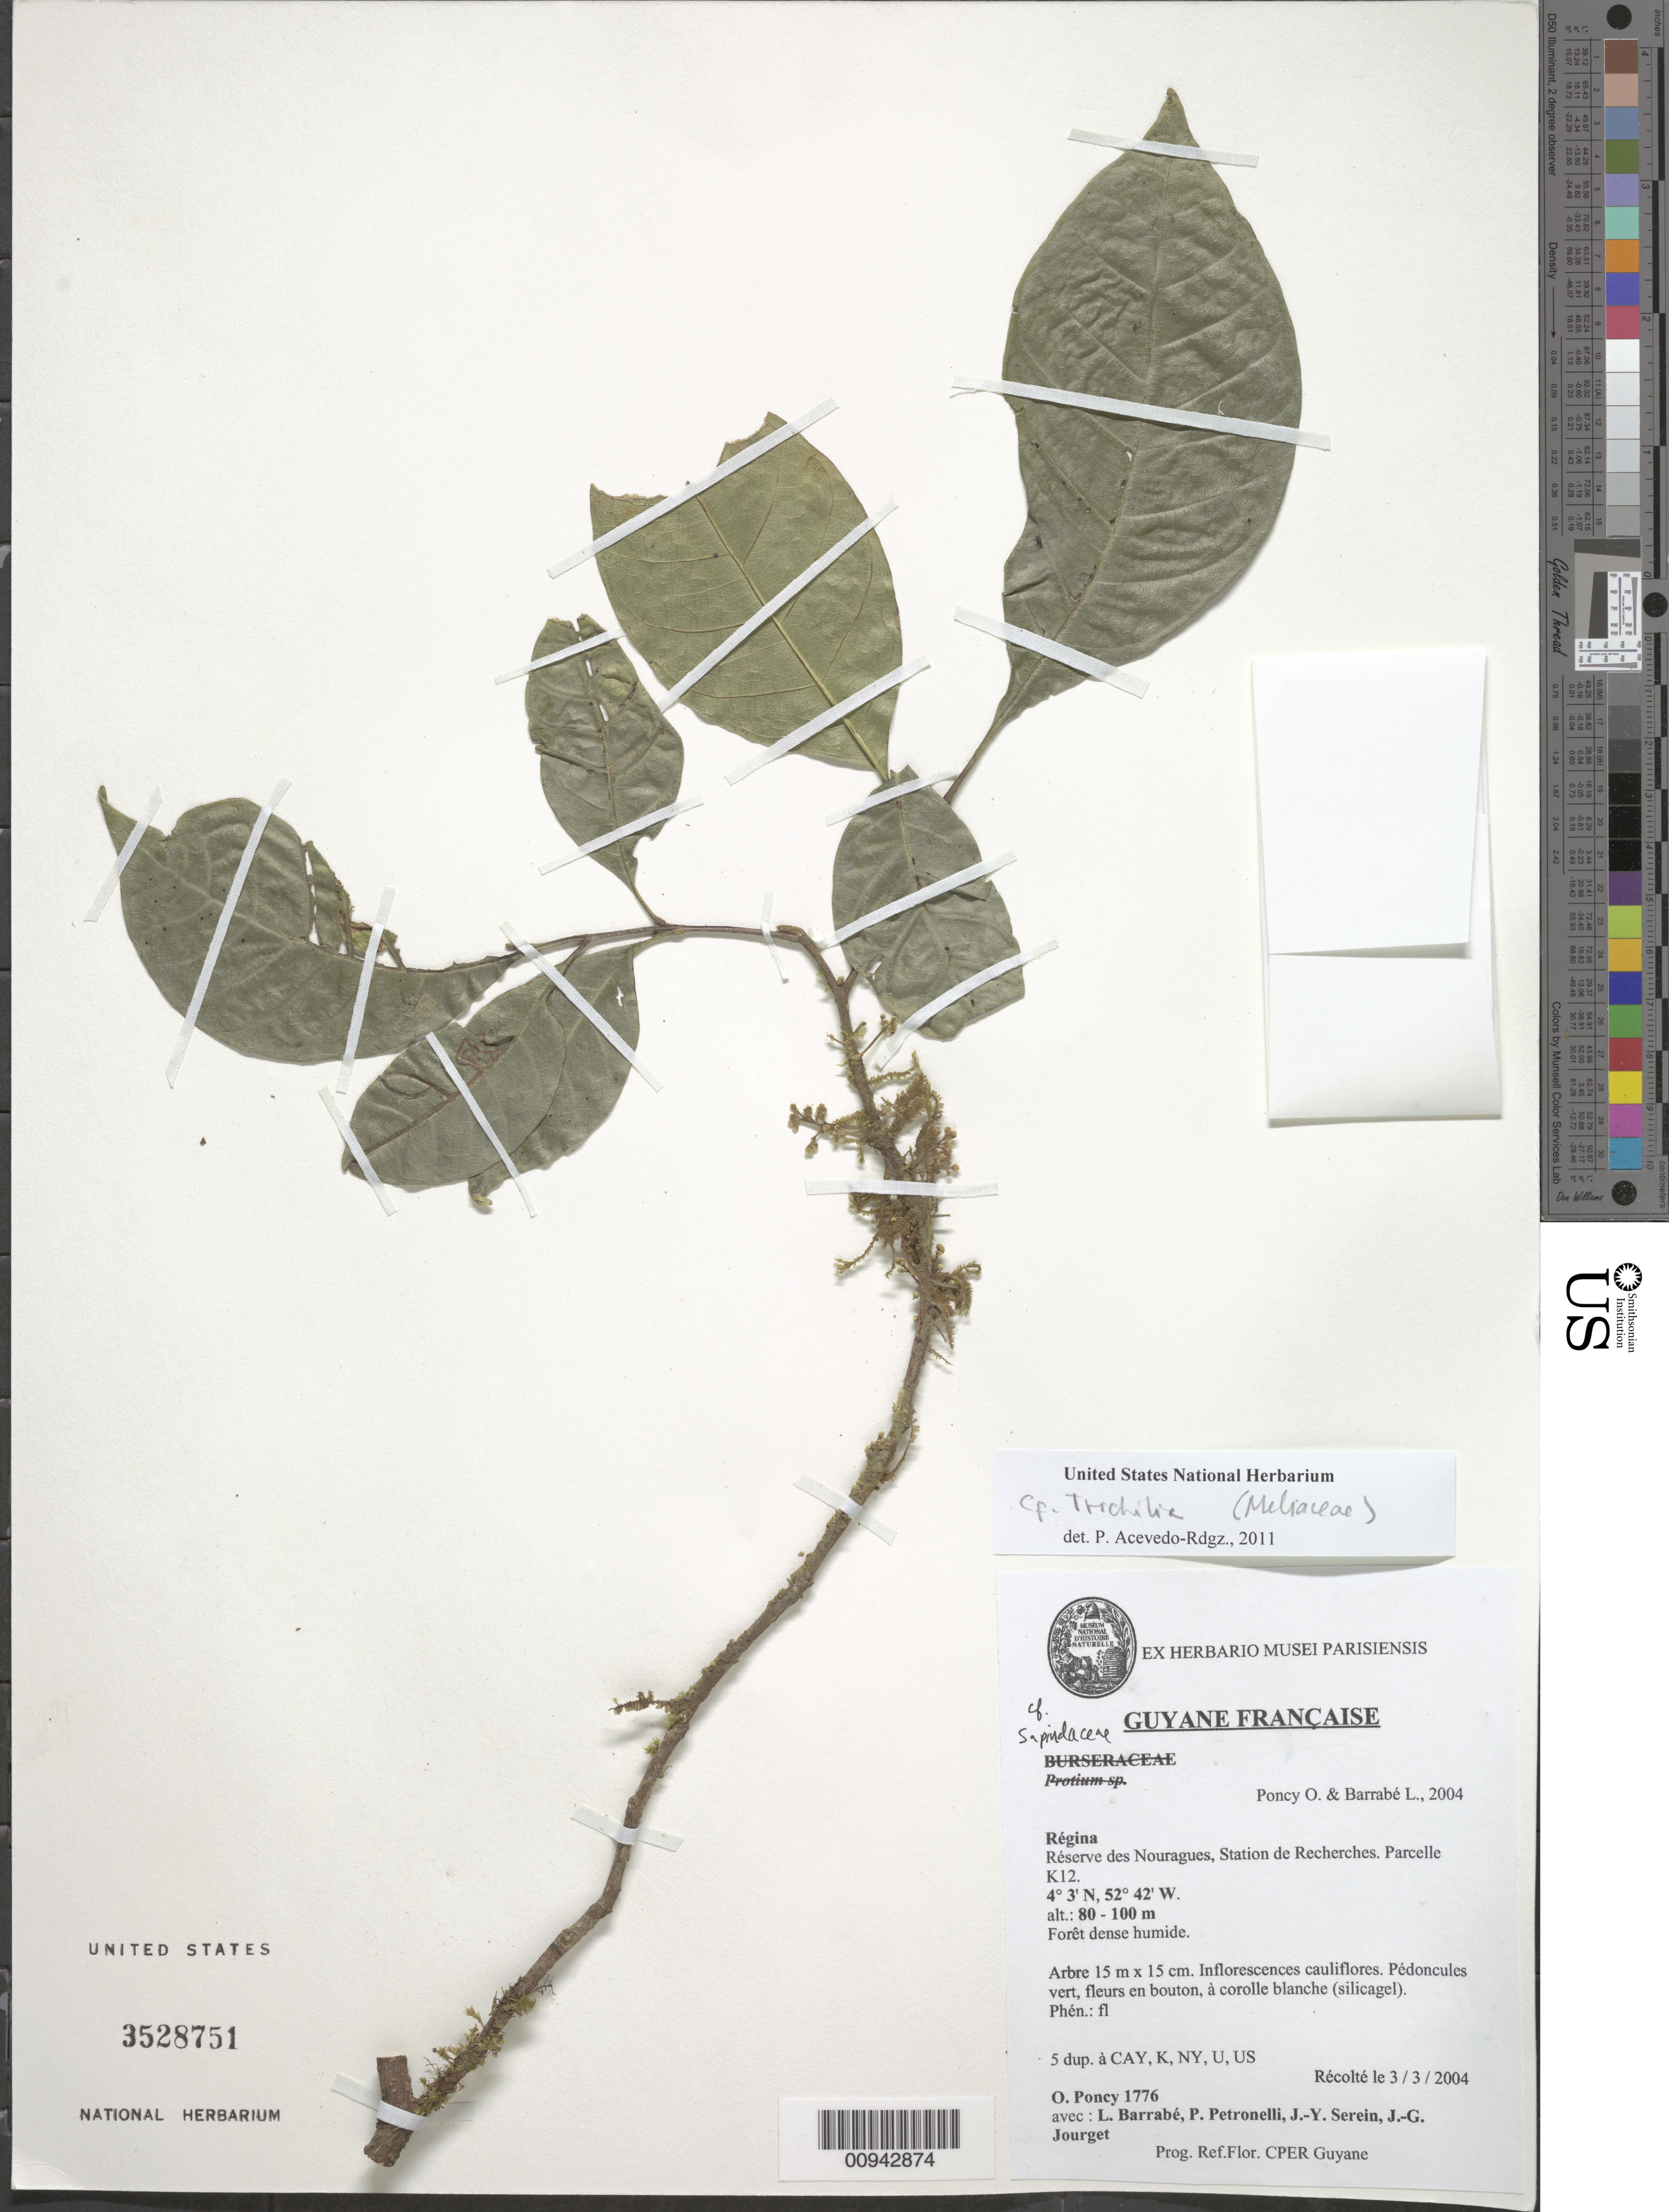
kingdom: Plantae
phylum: Tracheophyta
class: Magnoliopsida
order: Sapindales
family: Meliaceae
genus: Trichilia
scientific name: Trichilia sp.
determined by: Acevedo-Rodríguez, P., (BOT), Smithsonian Institution - National Museum of Natural History (UNITED STATES)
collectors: O. Poncy, L. Barrabé, P. Petronelli, J. Serein & J. Jourget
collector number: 1776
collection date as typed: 3-Mar-04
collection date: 2004-03-03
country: French Guiana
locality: Régina, Réserve des Nouragues, Station de Recherches. Parcelle K12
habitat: Foret dense humide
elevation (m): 80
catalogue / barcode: US 3528751